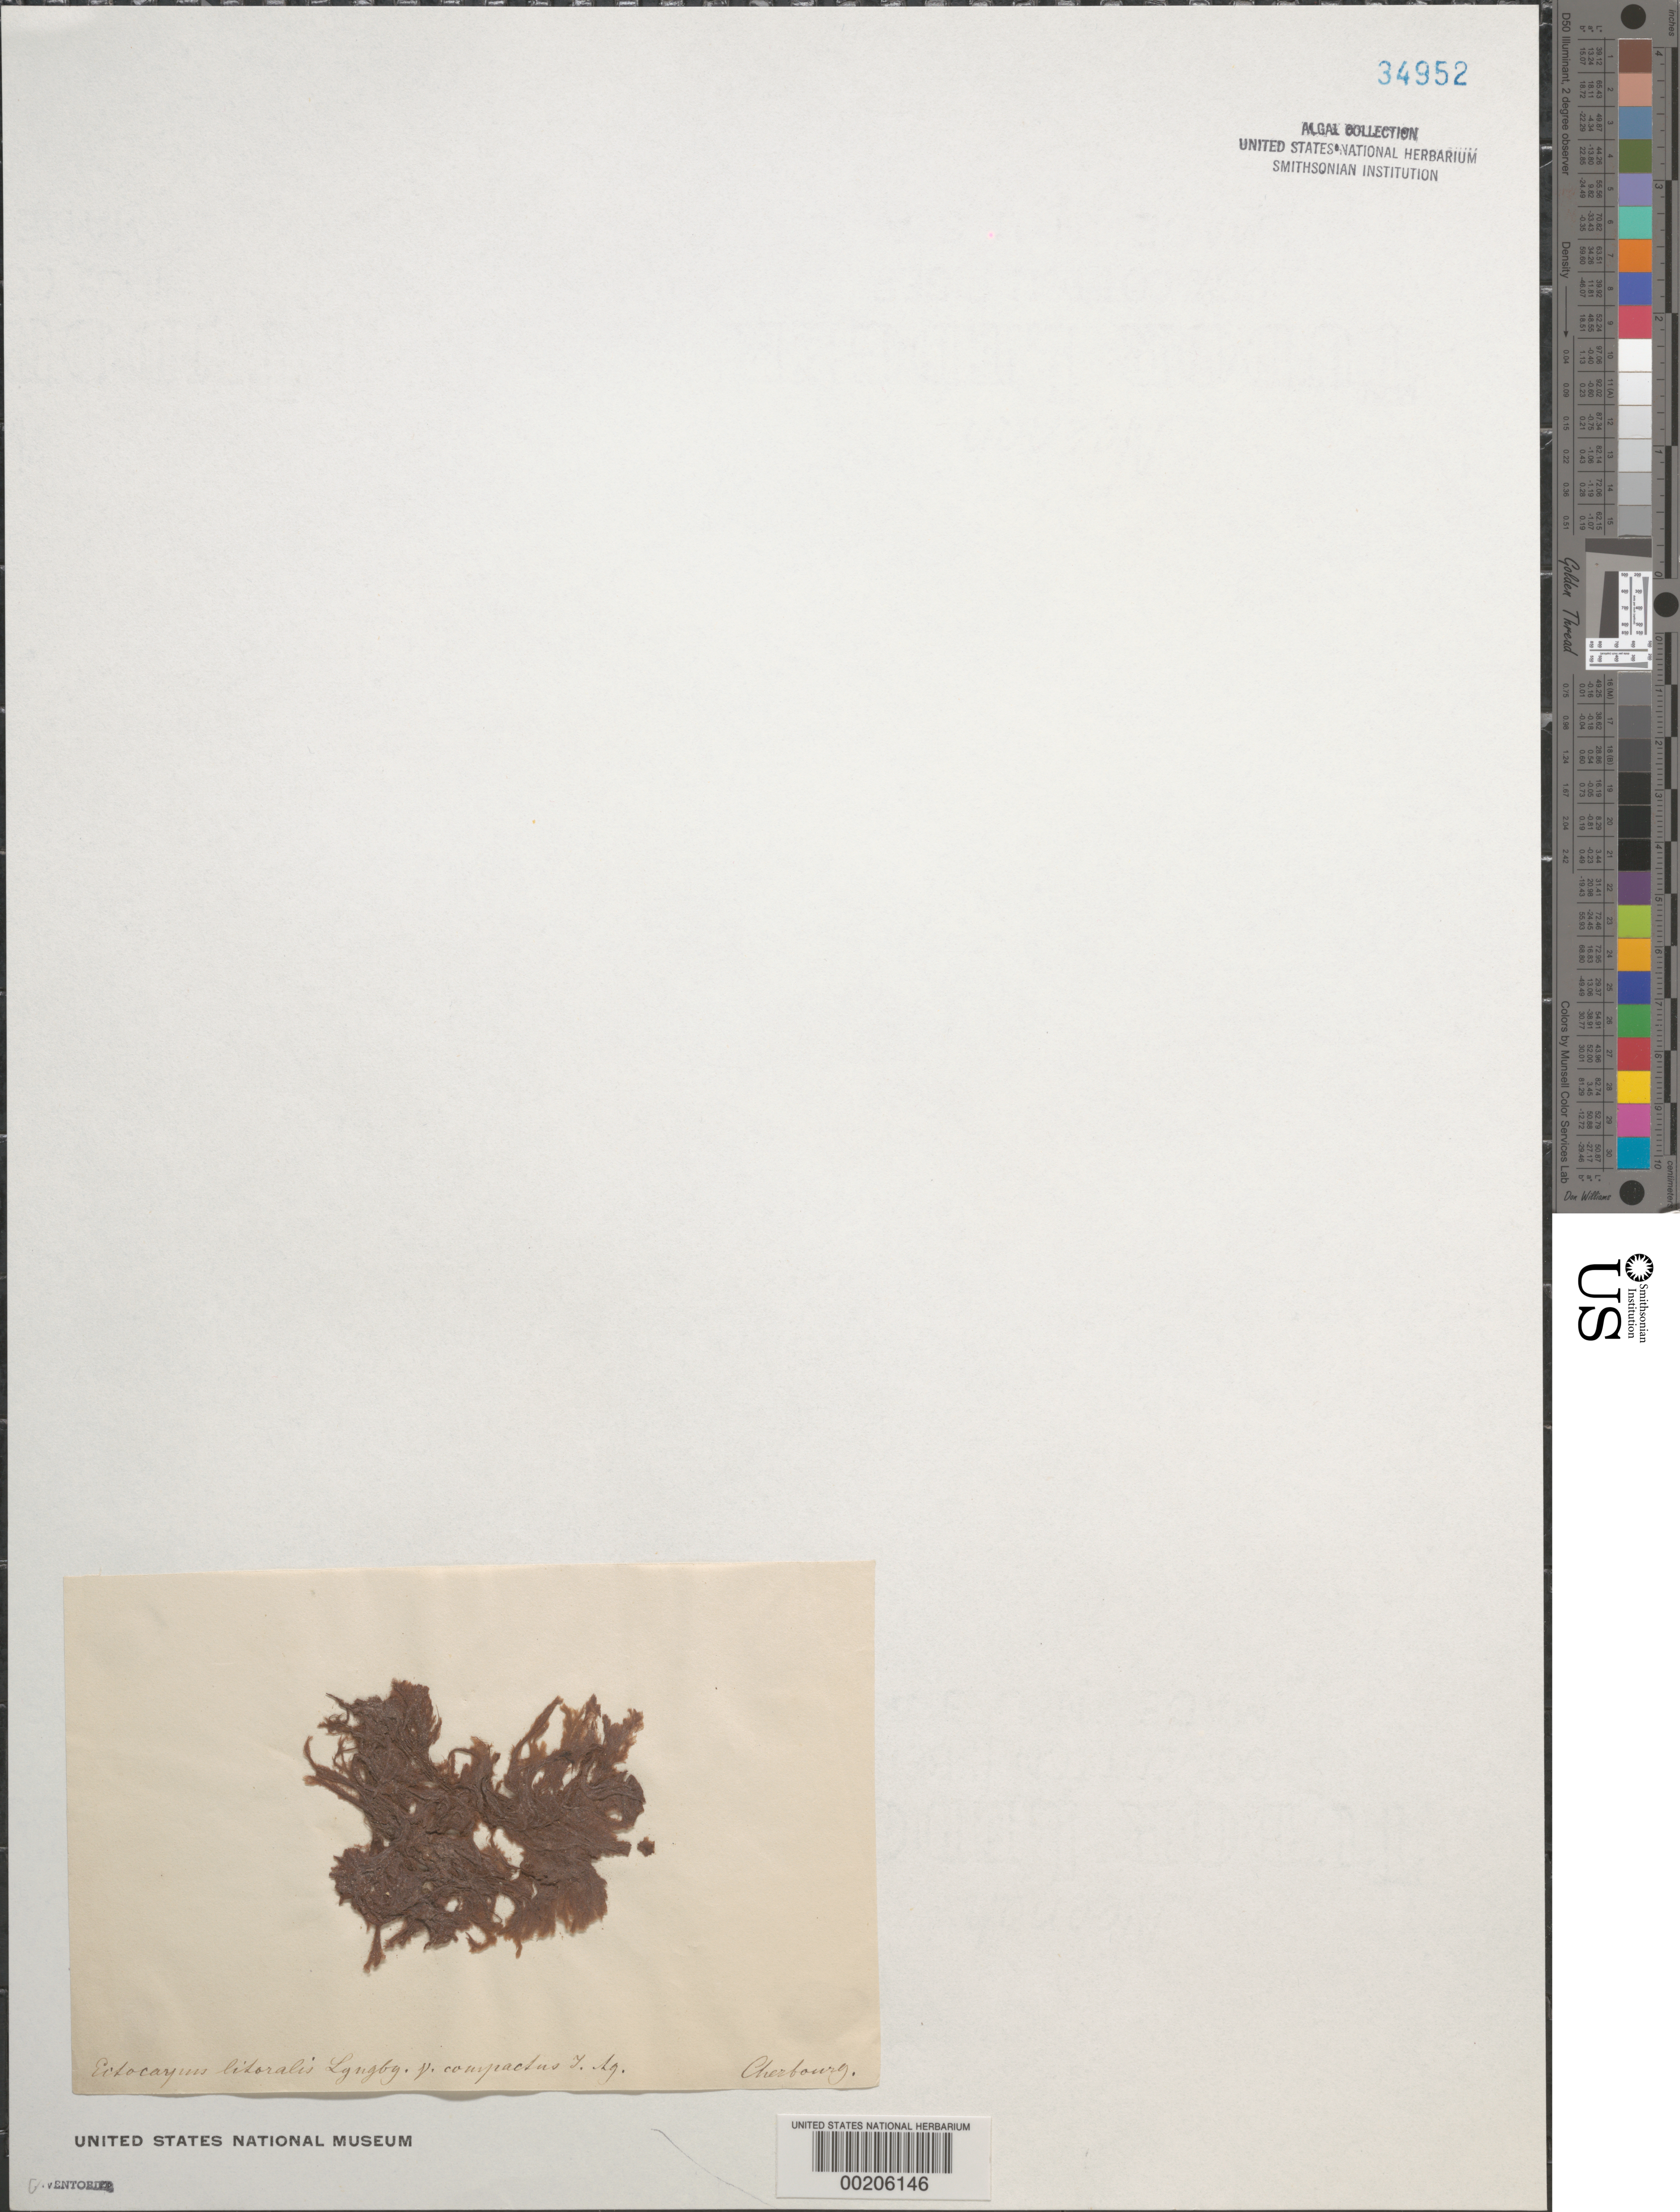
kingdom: Chromista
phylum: Ochrophyta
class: Phaeophyceae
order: Ectocarpales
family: Acinetosporaceae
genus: Pylaiella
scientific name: Pylaiella littoralis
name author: (L.) Kjellman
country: France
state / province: Normandie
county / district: Manche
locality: Cherbourg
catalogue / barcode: US 34952